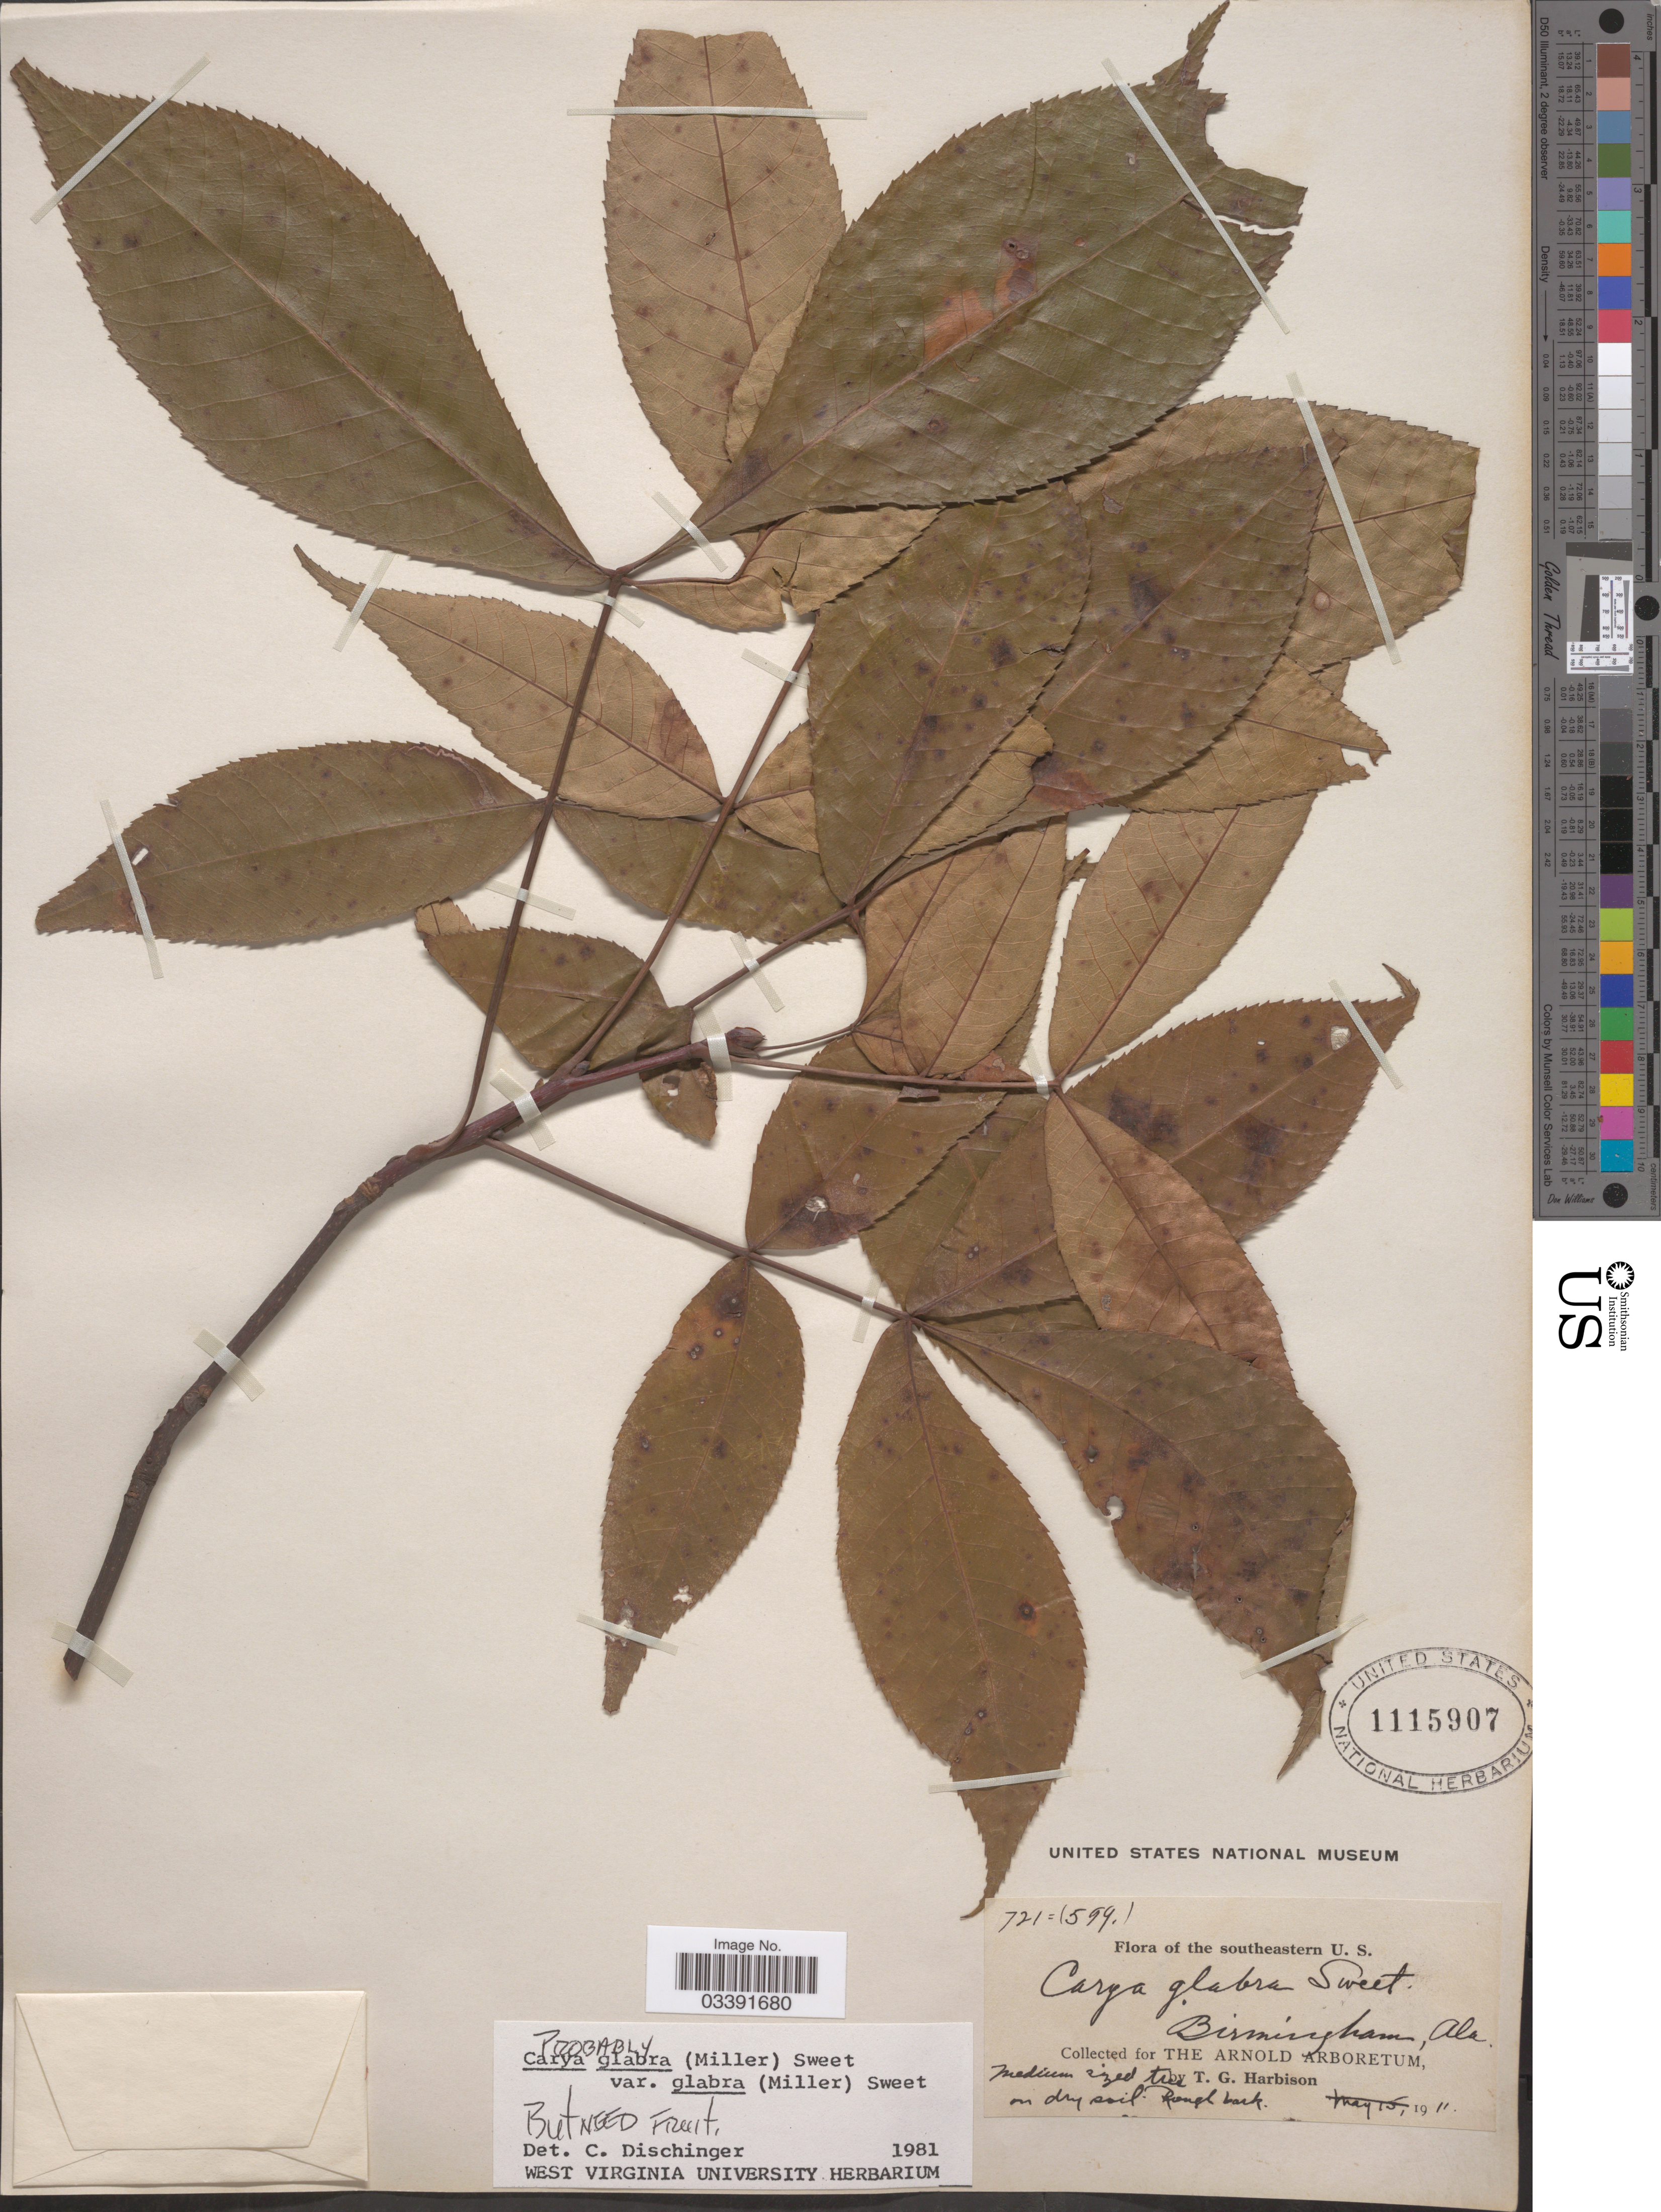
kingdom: Plantae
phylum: Tracheophyta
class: Magnoliopsida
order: Fagales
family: Juglandaceae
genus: Carya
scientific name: Carya glabra var. glabra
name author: (Mill.) Sweet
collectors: T. Harbison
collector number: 721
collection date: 1911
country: United States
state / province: Alabama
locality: Southeastern U. S. Birmingham.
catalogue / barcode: US 1115907